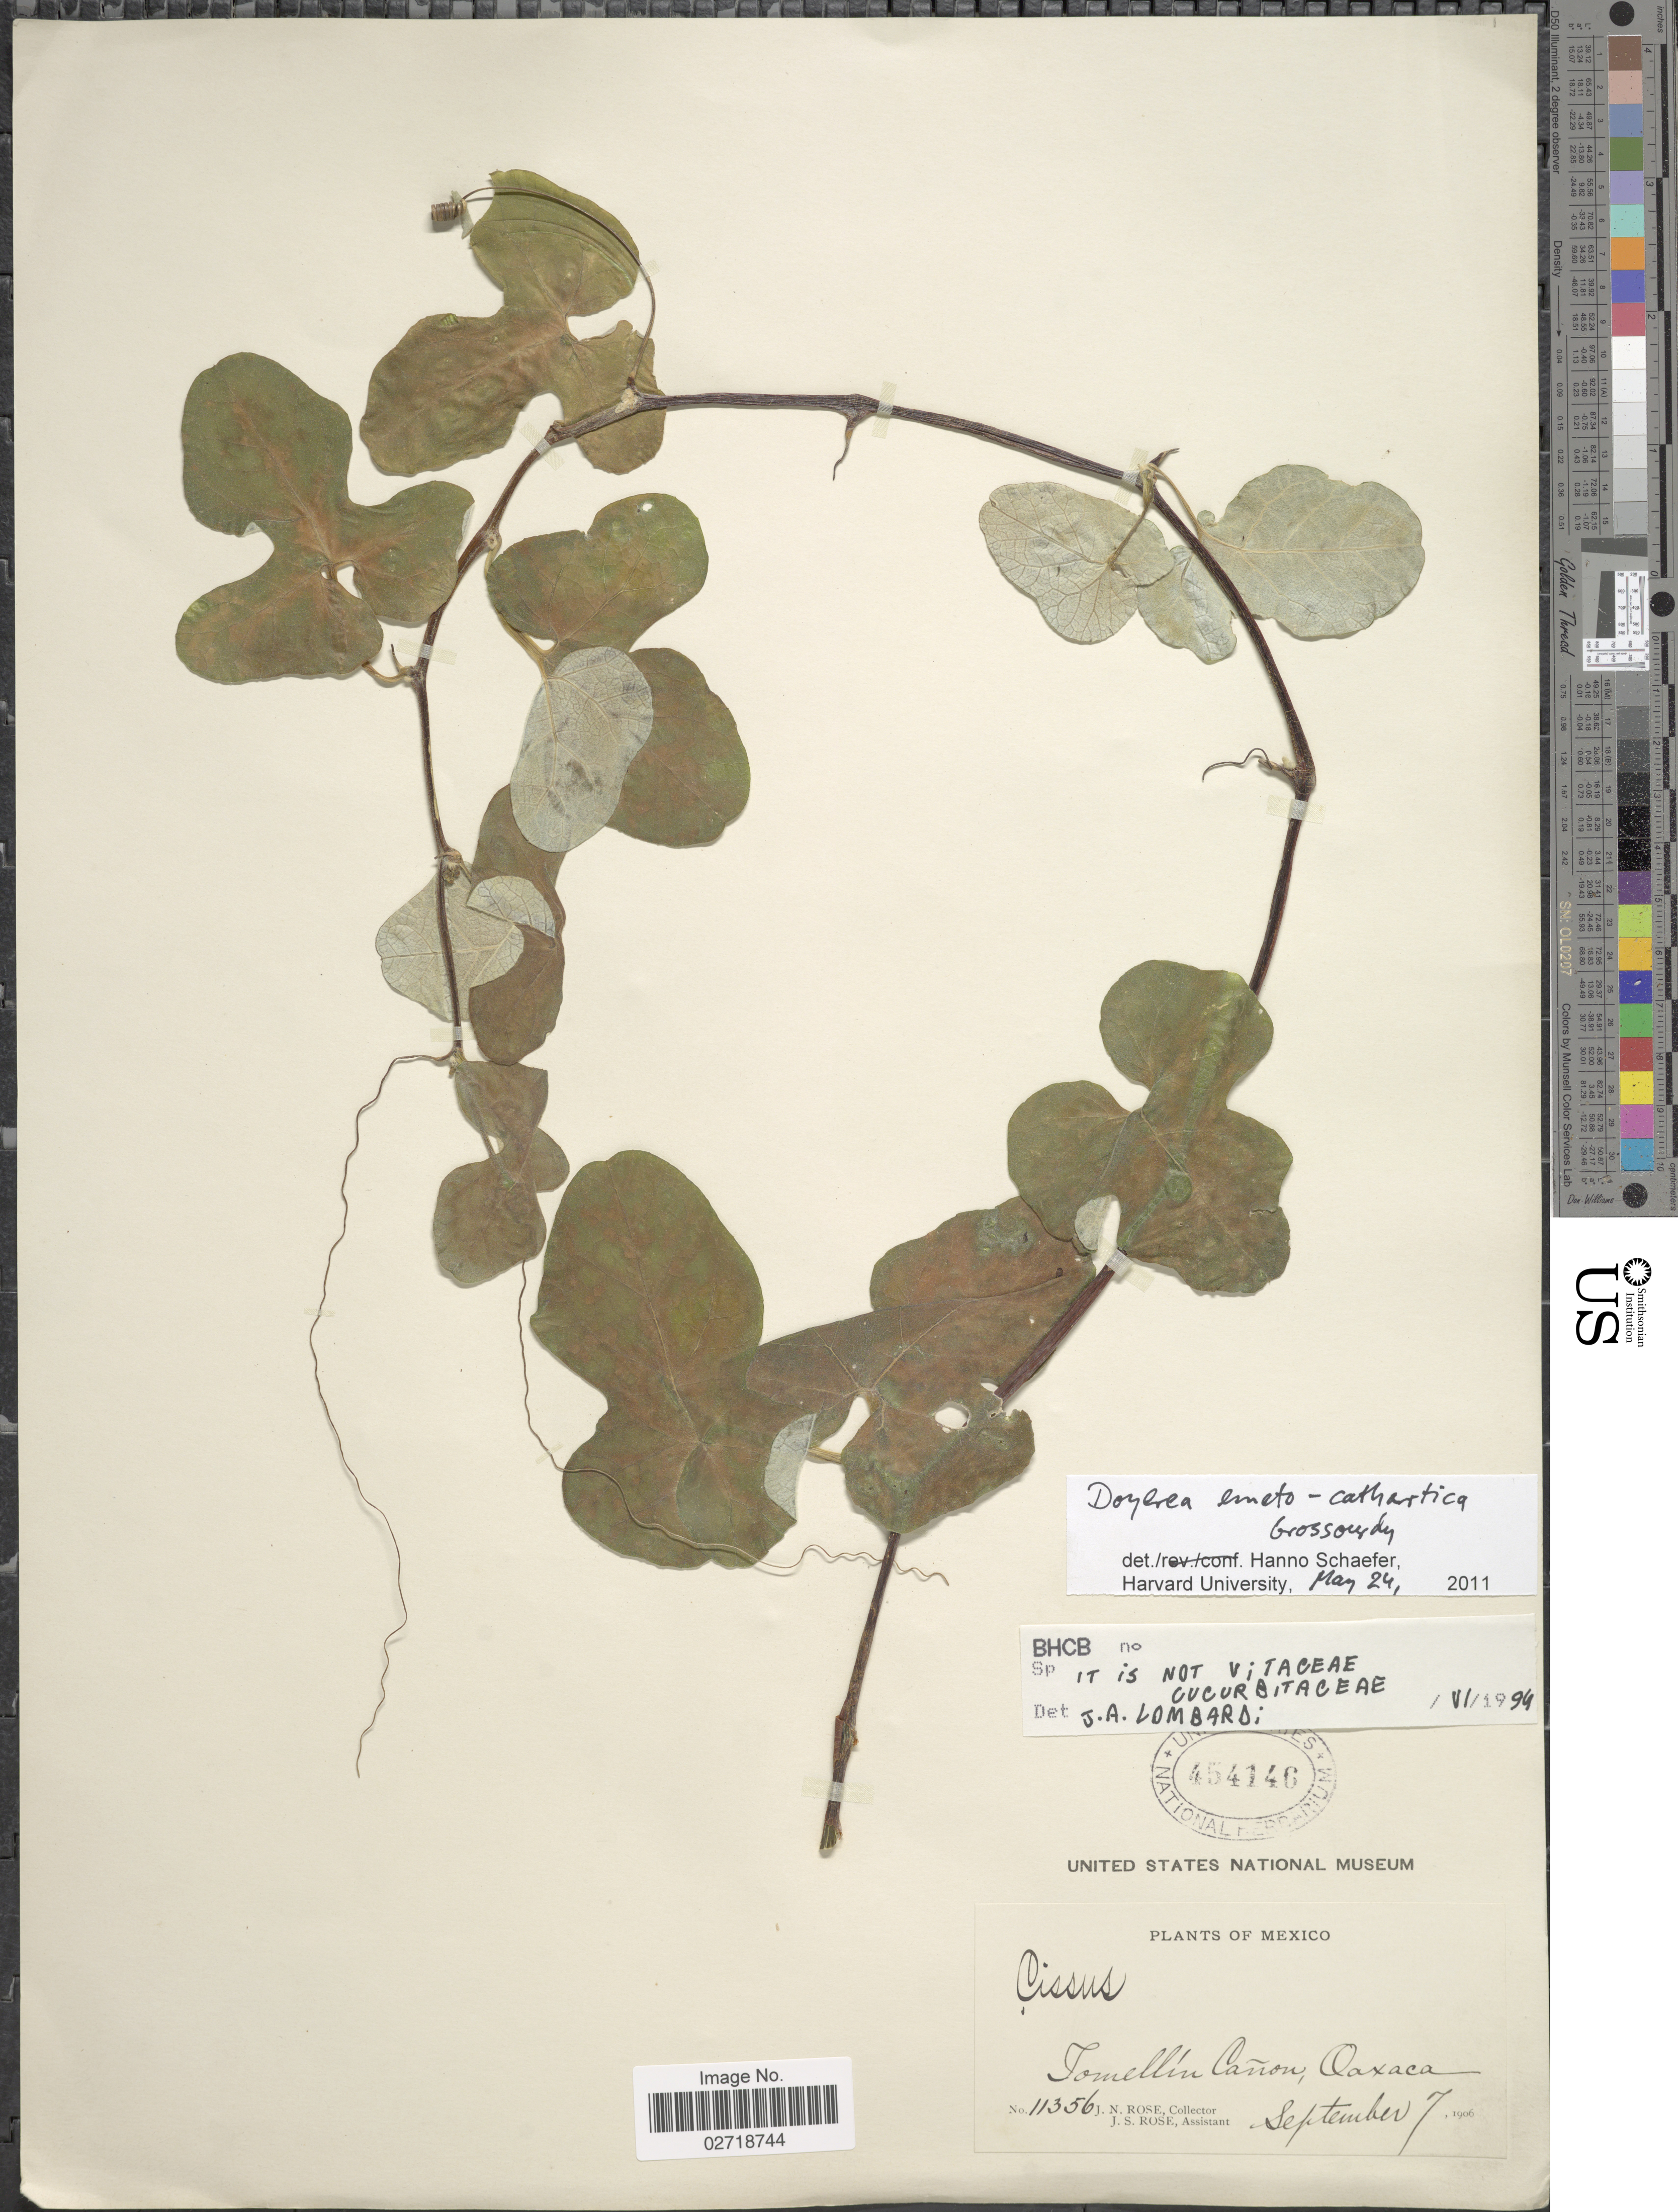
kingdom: Plantae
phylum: Tracheophyta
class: Magnoliopsida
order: Cucurbitales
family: Cucurbitaceae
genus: Doyerea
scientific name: Doyerea emetocathartica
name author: Grousordy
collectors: J. N. Rose & J. S. Rose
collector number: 11356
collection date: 1906-09-07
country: Mexico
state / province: Oaxaca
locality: Tomellin Canon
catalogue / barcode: US 454146